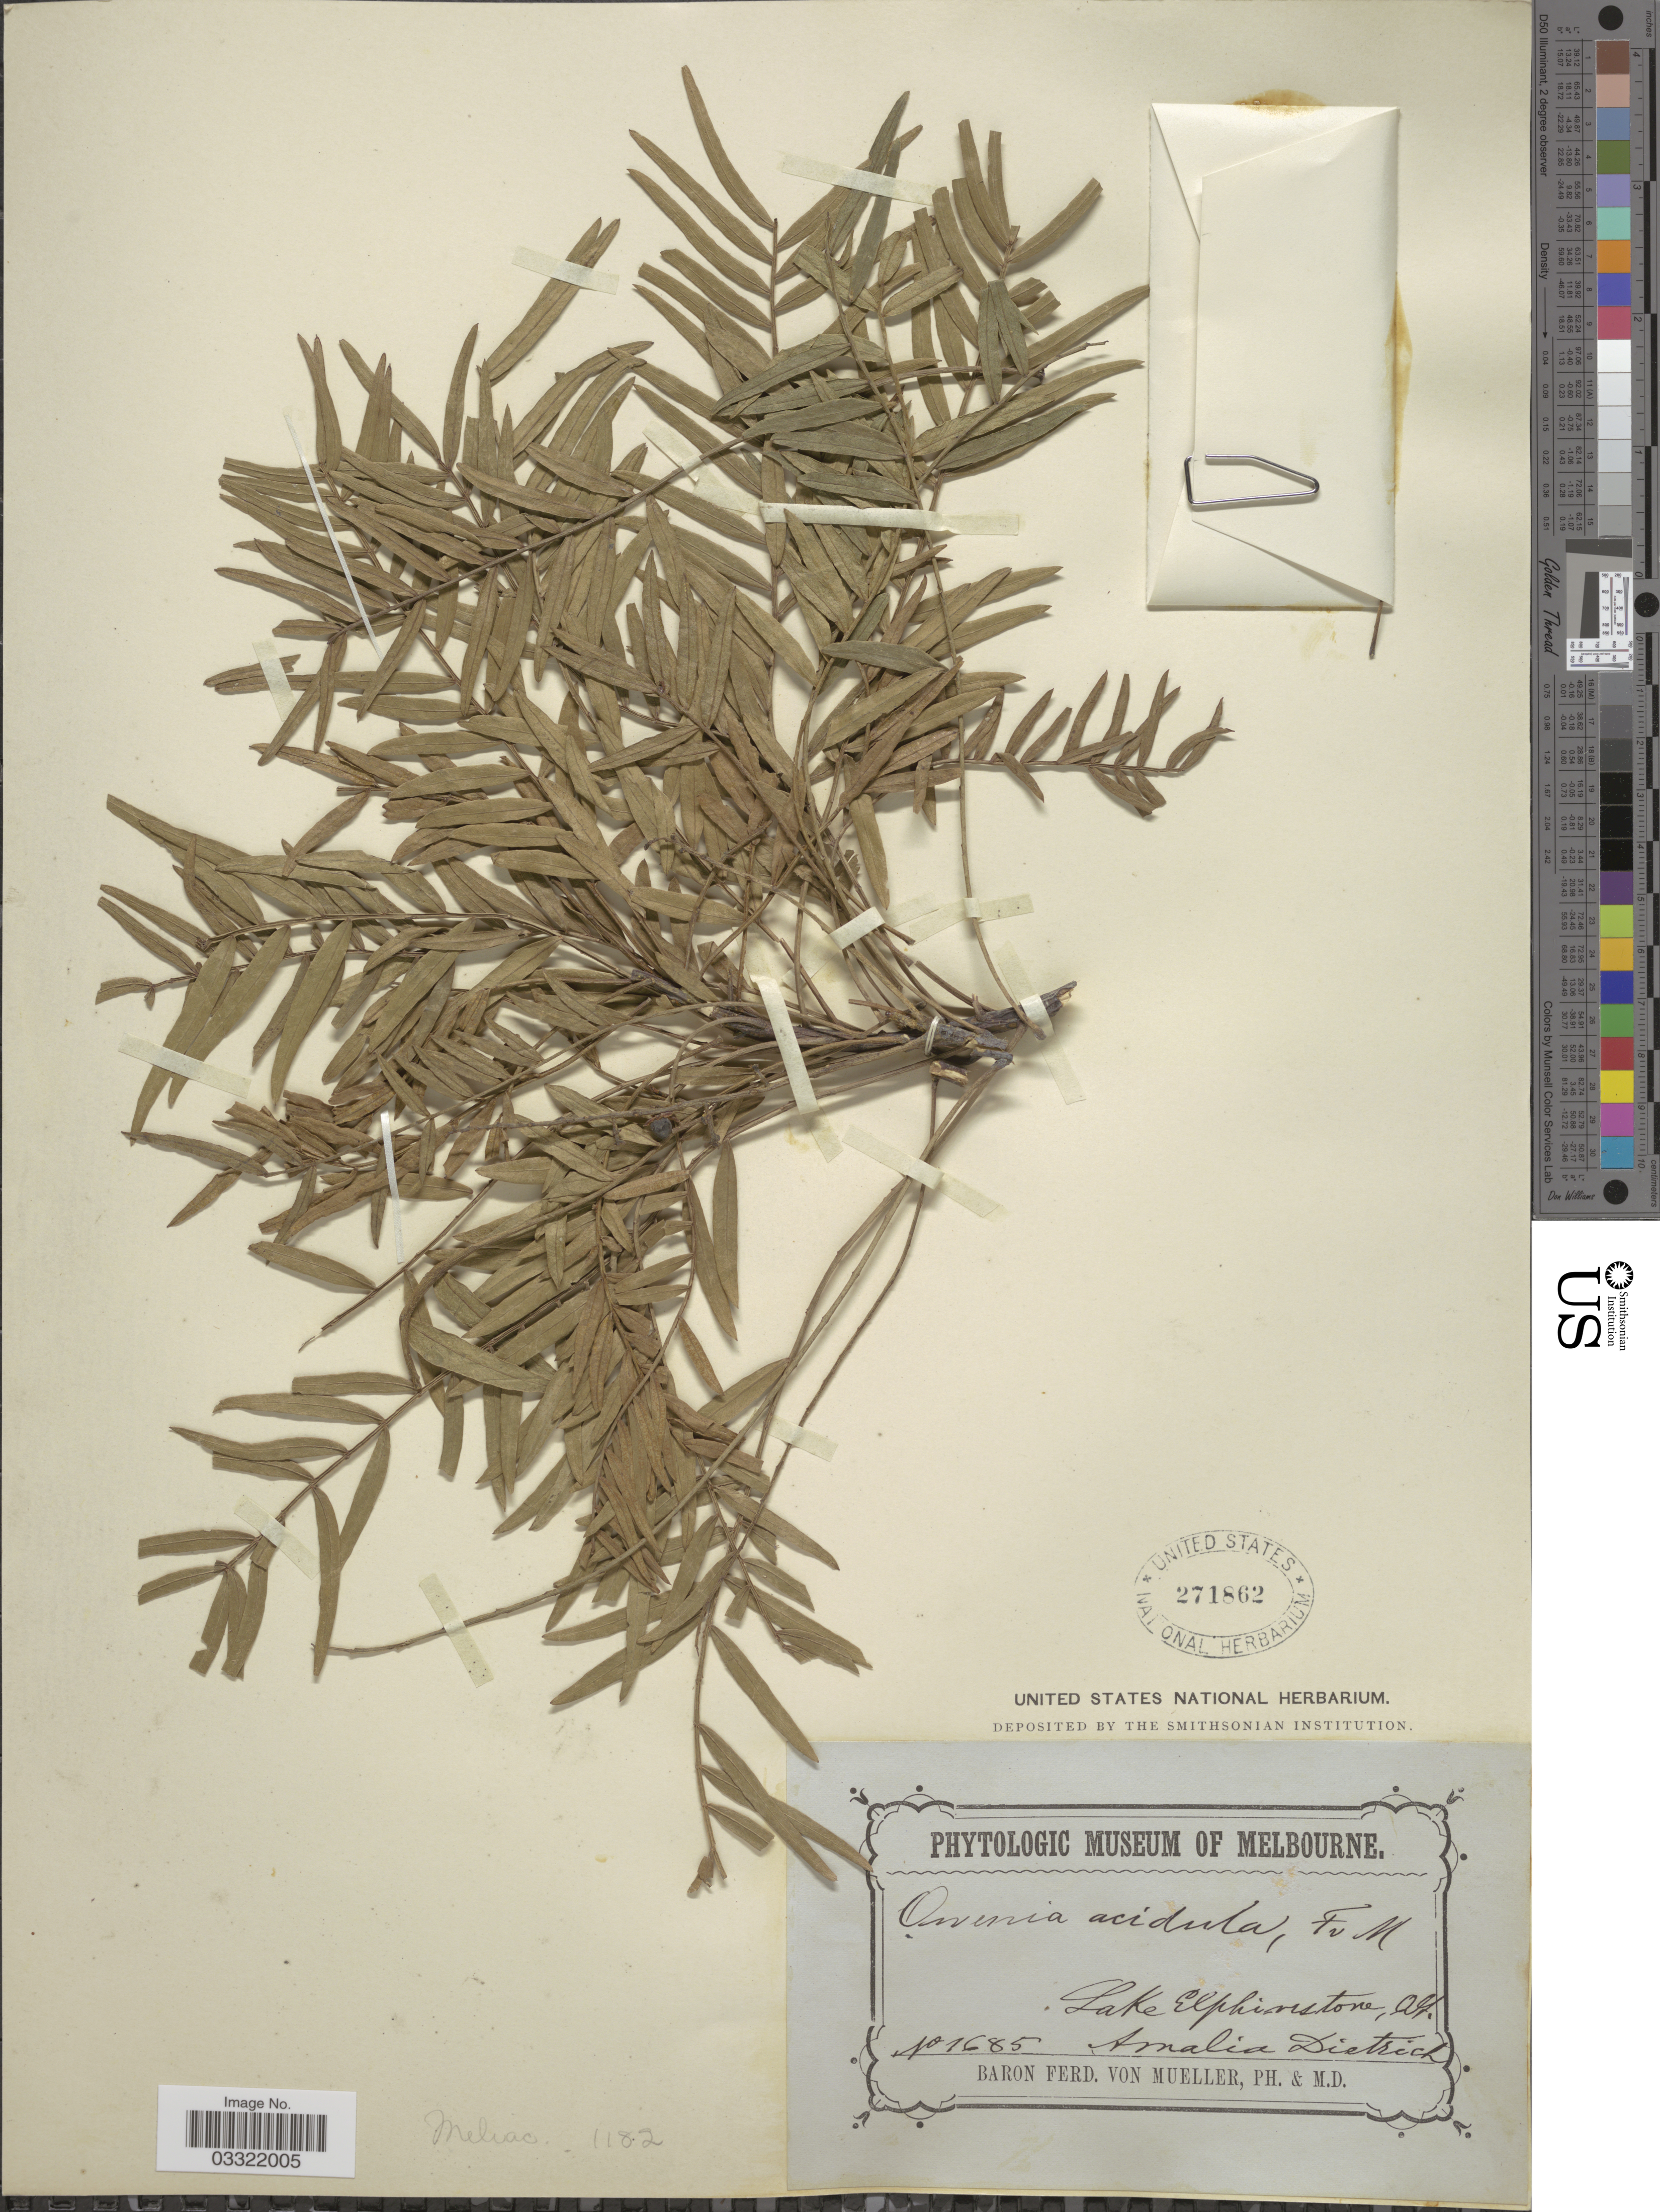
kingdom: Plantae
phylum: Tracheophyta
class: Magnoliopsida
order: Sapindales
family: Meliaceae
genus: Owenia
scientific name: Owenia acidula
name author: F. Muell.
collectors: F. Mueller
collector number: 1685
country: Australia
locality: Lake Elphinstone, [illegible text], Amalia District.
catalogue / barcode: US 271862